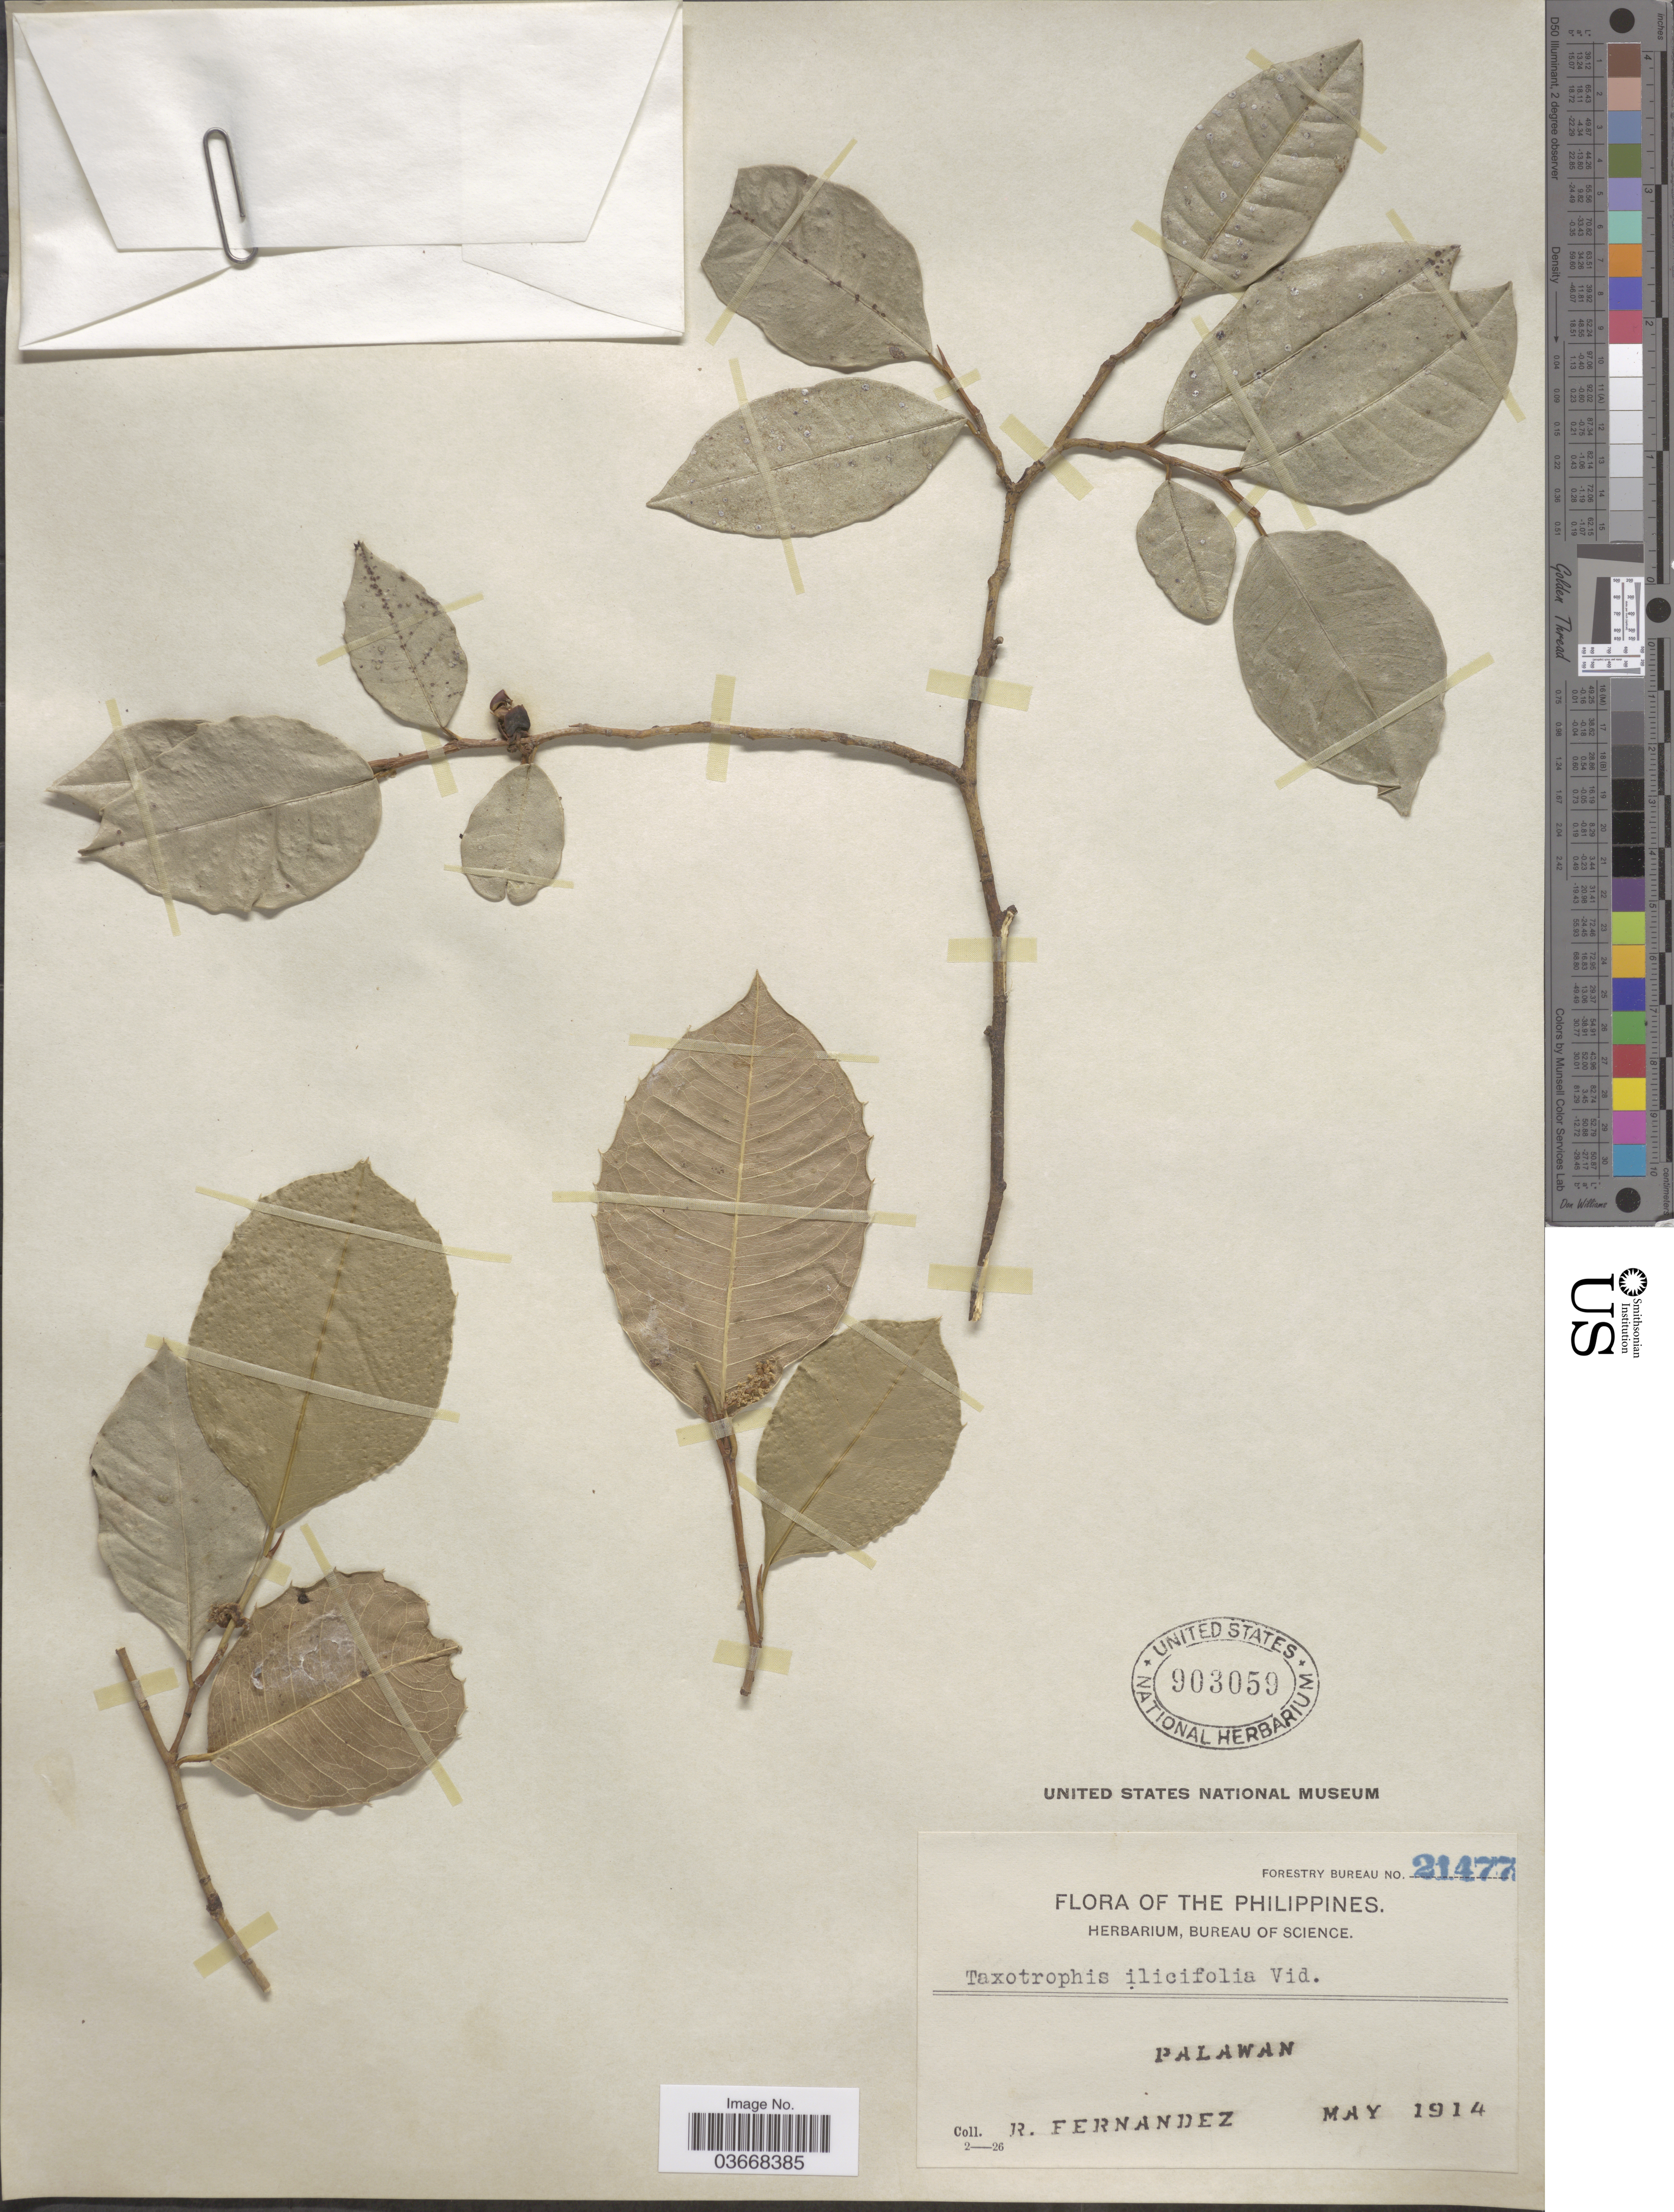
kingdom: Plantae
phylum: Tracheophyta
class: Magnoliopsida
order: Rosales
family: Moraceae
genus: Taxotrophis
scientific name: Taxotrophis ilicifolia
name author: (Kurz) S. Vidal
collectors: R. Fernandez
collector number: Forestry Bureau 21477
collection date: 1914-05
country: Philippines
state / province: Mimaropa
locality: Palawan.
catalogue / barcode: US 903059